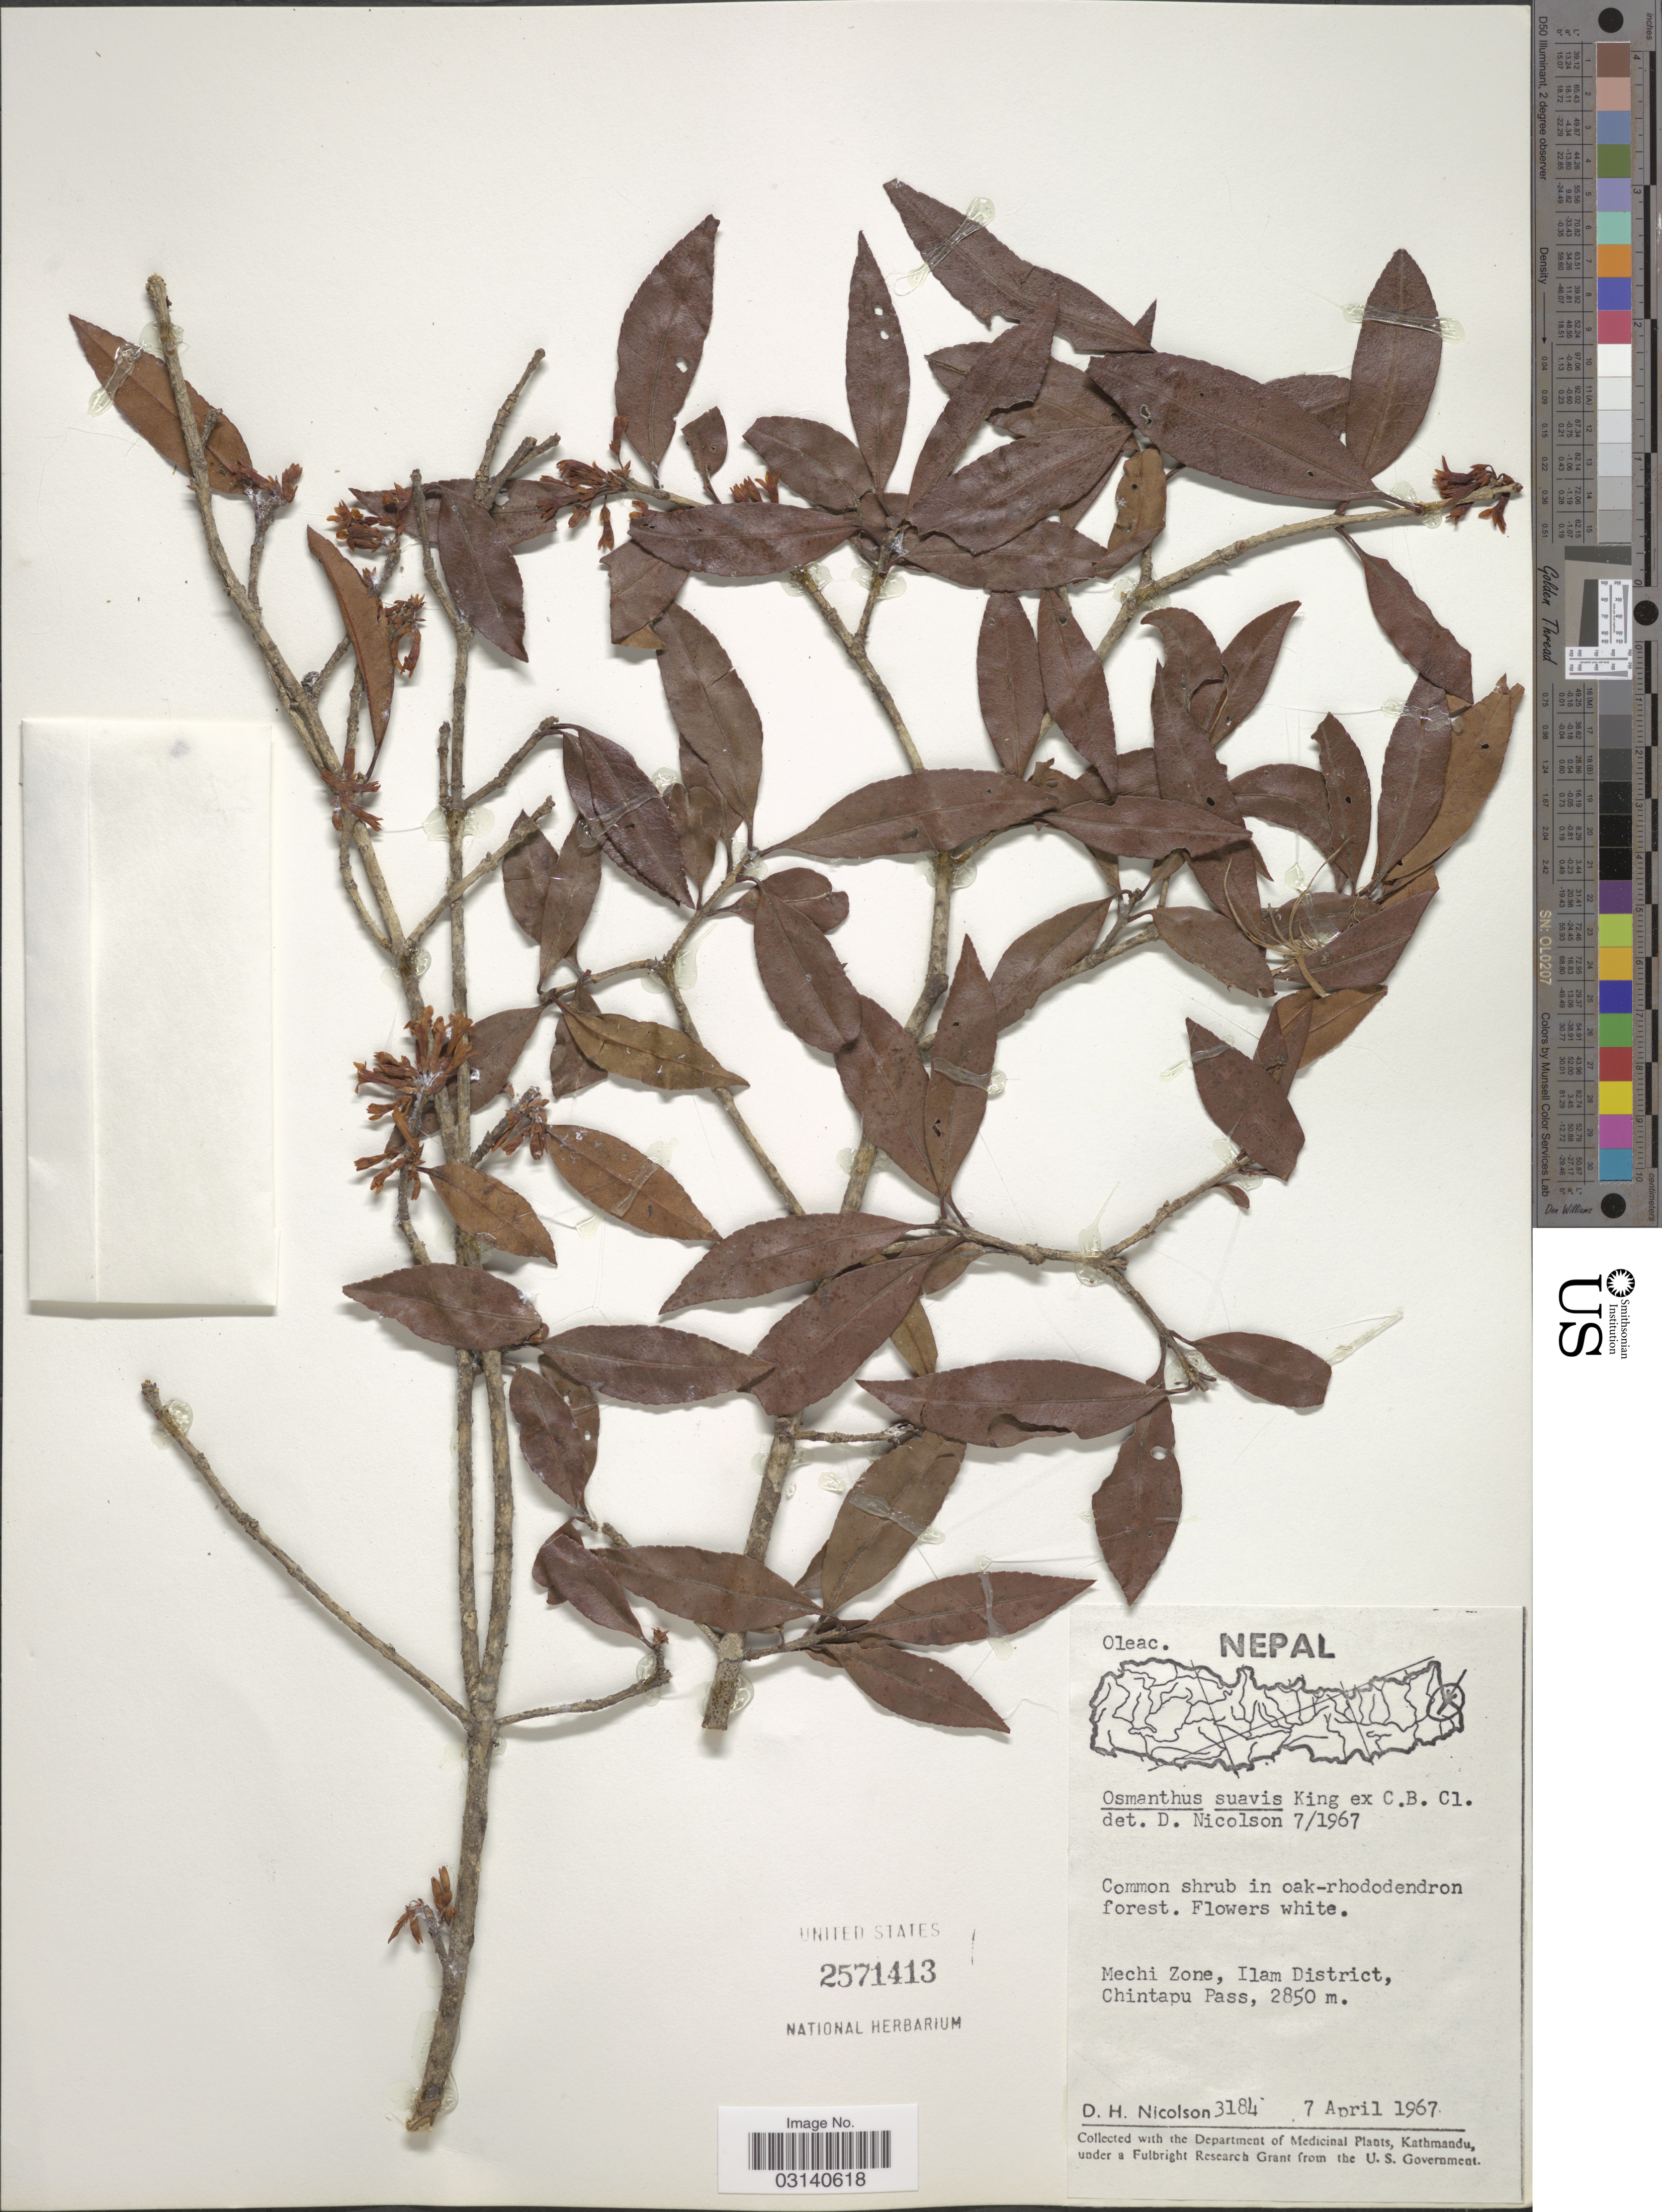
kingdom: Plantae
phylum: Tracheophyta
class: Magnoliopsida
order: Lamiales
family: Oleaceae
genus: Osmanthus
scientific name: Osmanthus suavis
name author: King ex C.B. Clarke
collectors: D. H. Nicolson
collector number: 3184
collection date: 1967-04-07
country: Nepal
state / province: Mechi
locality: Mechi Zone, Ilam District, Chintapu Pass.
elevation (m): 2850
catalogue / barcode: US 2571413